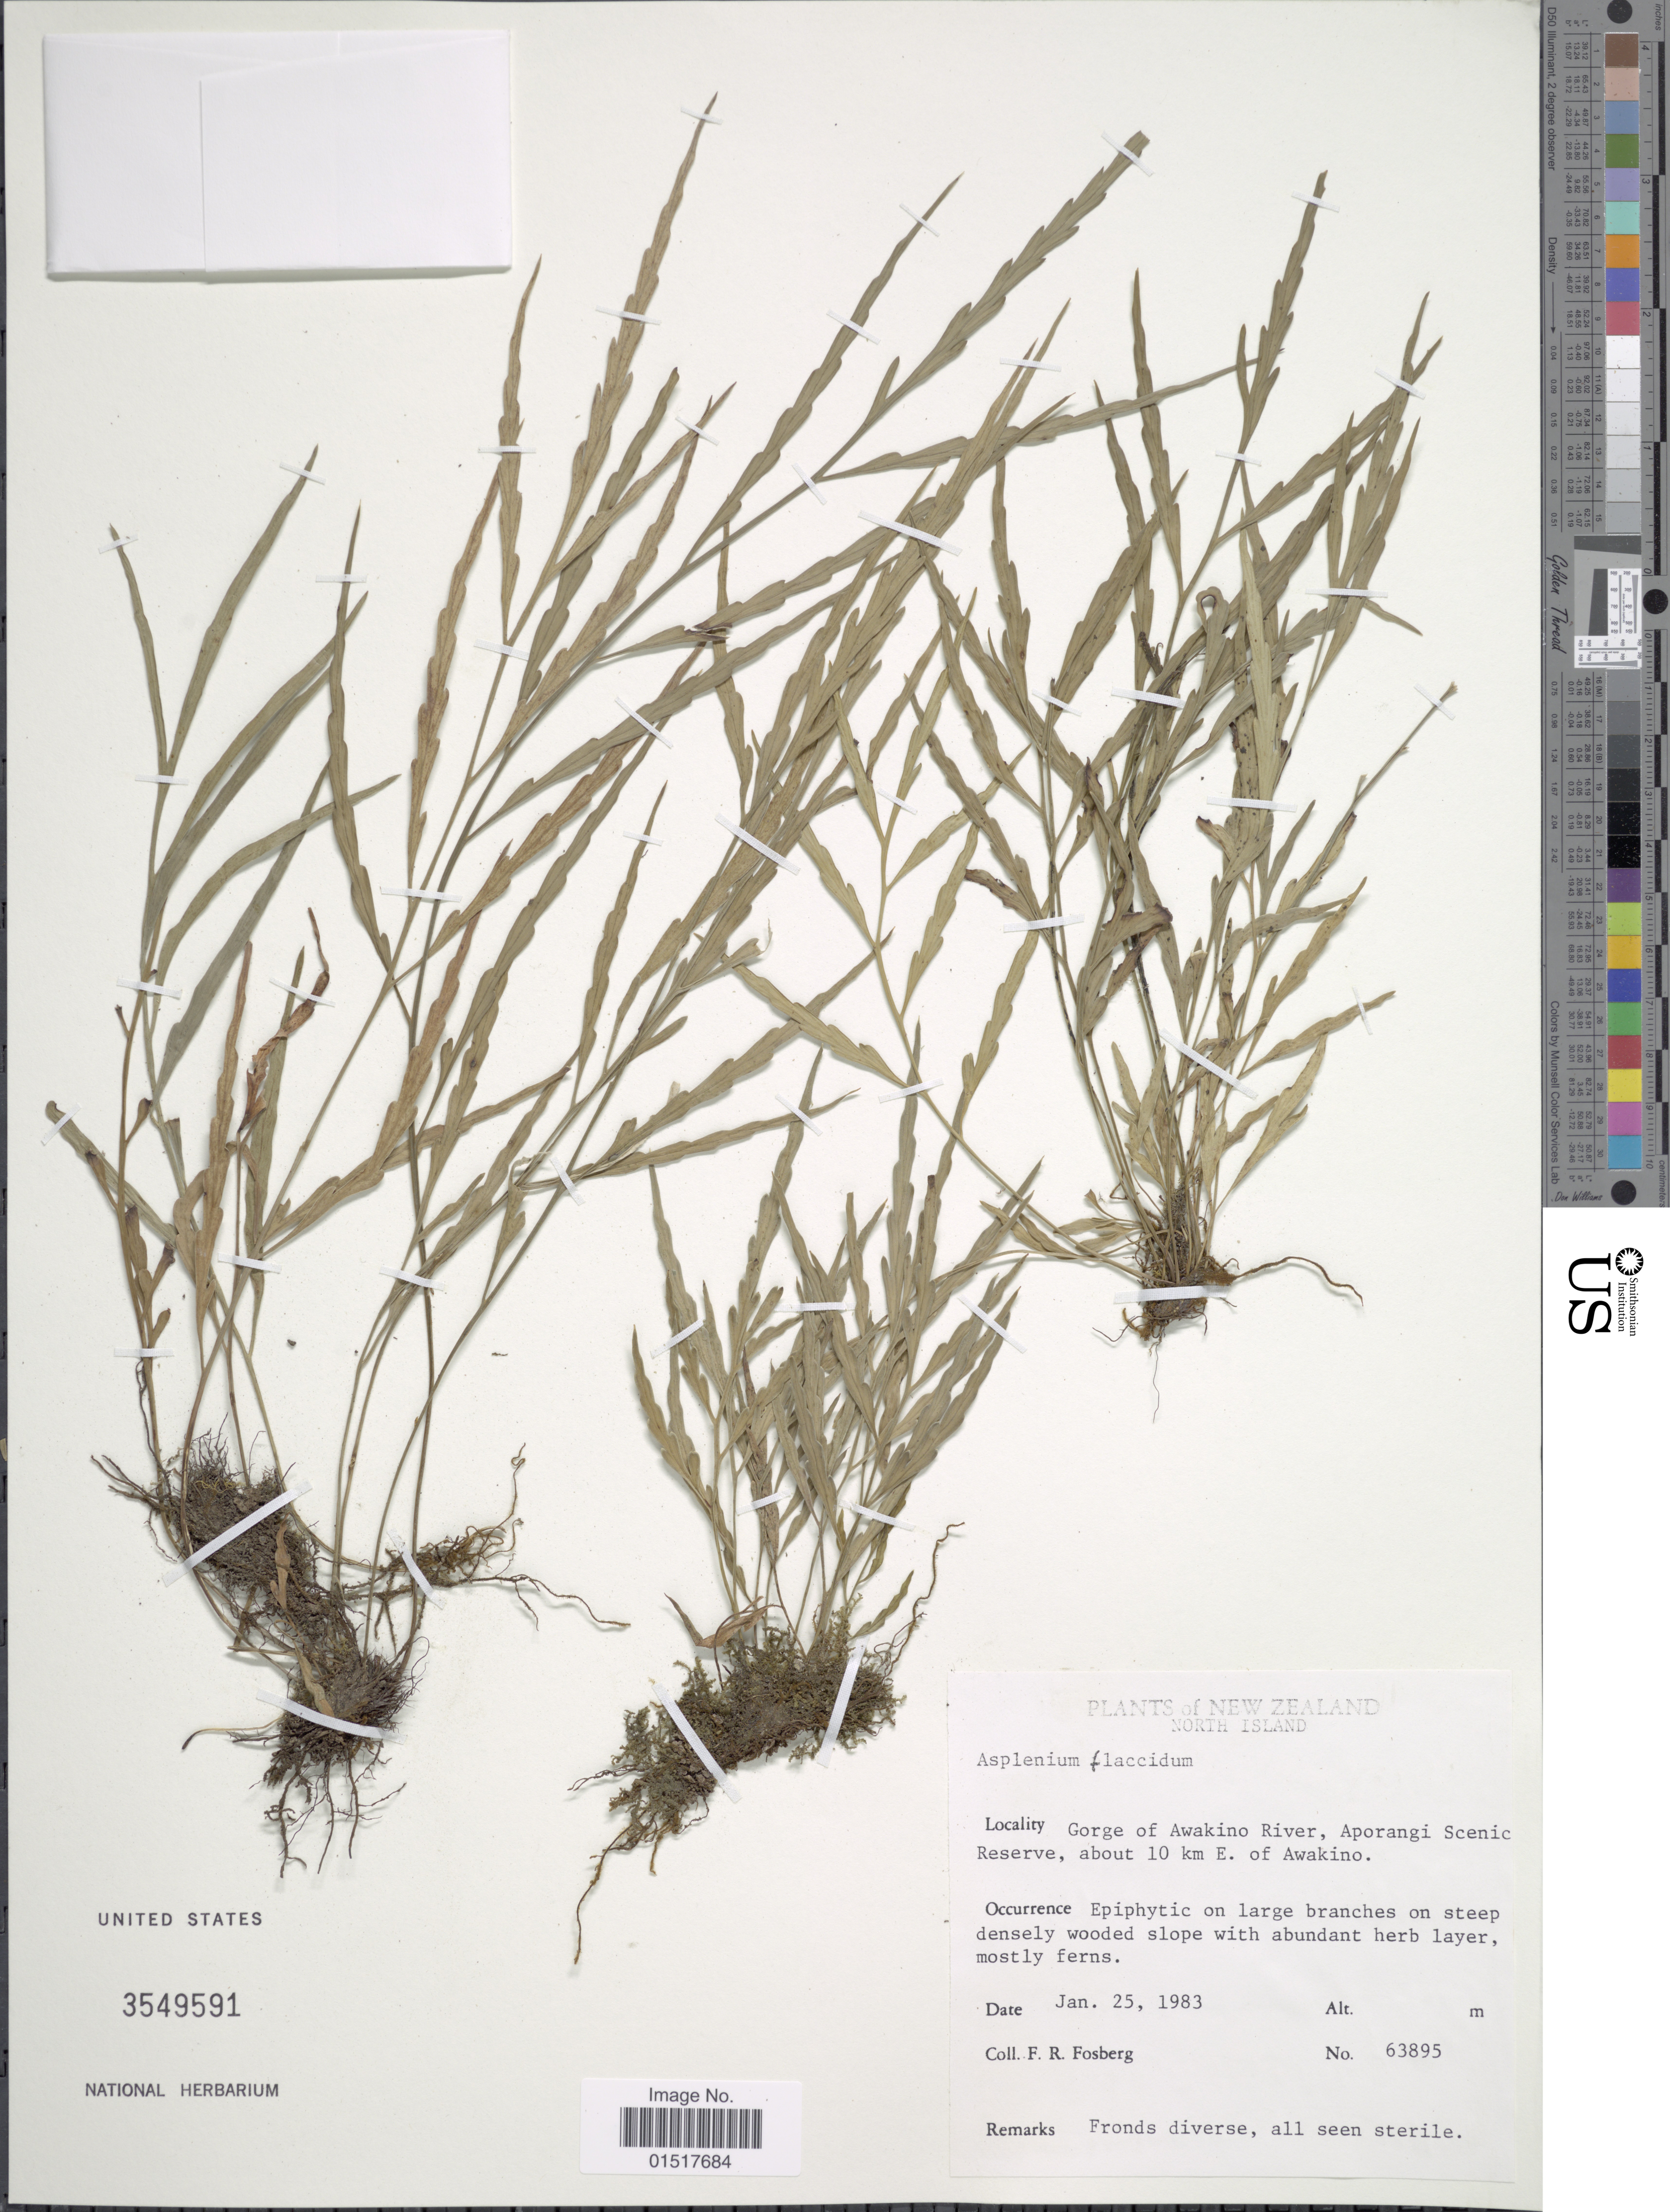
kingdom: Plantae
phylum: Tracheophyta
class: Polypodiopsida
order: Polypodiales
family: Aspleniaceae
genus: Asplenium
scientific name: Asplenium flaccidum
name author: Bonap.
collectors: F. R. Fosberg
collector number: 63895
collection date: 1983-01-25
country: New Zealand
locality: North Island. Gorge of Awakino River, Aporangi Scenic Reserve, about 10 km E. of Awakino.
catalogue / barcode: US 3549591